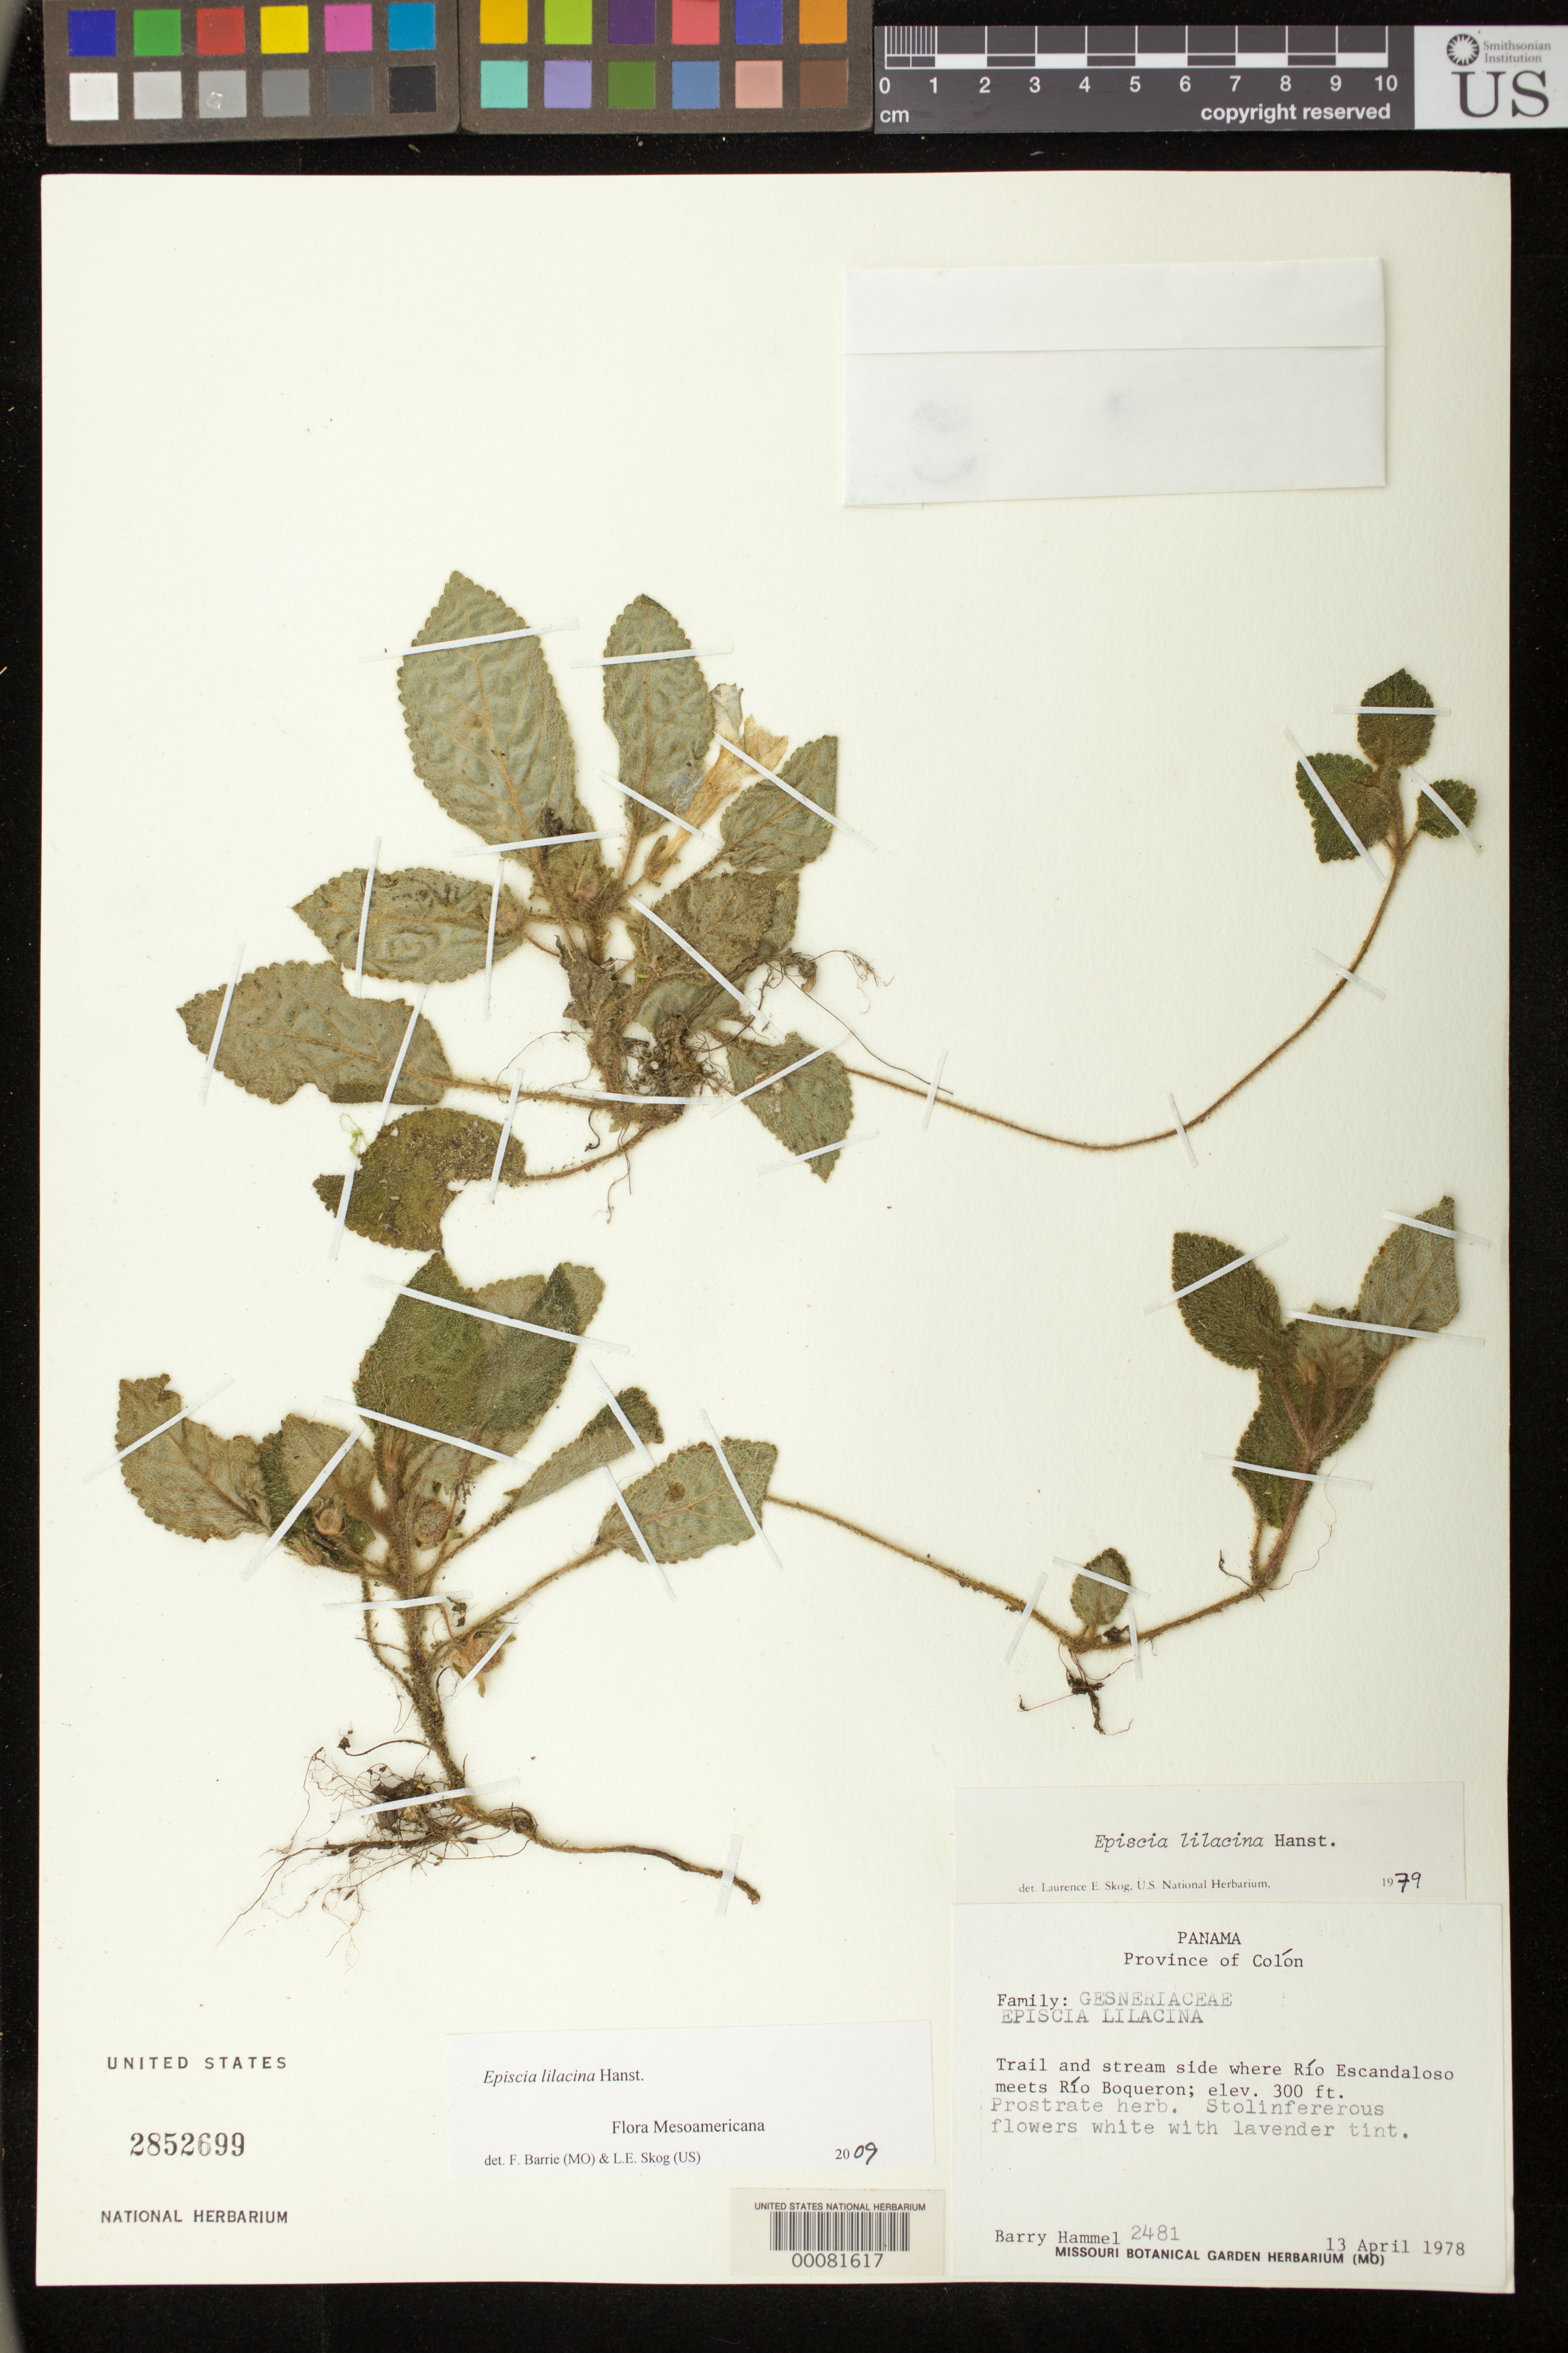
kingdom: Plantae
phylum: Tracheophyta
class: Magnoliopsida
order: Lamiales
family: Gesneriaceae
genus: Episcia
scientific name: Episcia lilacina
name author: Hanst.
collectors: B. Hammel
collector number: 2481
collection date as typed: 13 Apr 1978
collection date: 1978-04-13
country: Panama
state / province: Colón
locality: Where Rio Escandaloso meets Rio Boqueron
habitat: Trail and streamside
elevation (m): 300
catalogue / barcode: US 2852699